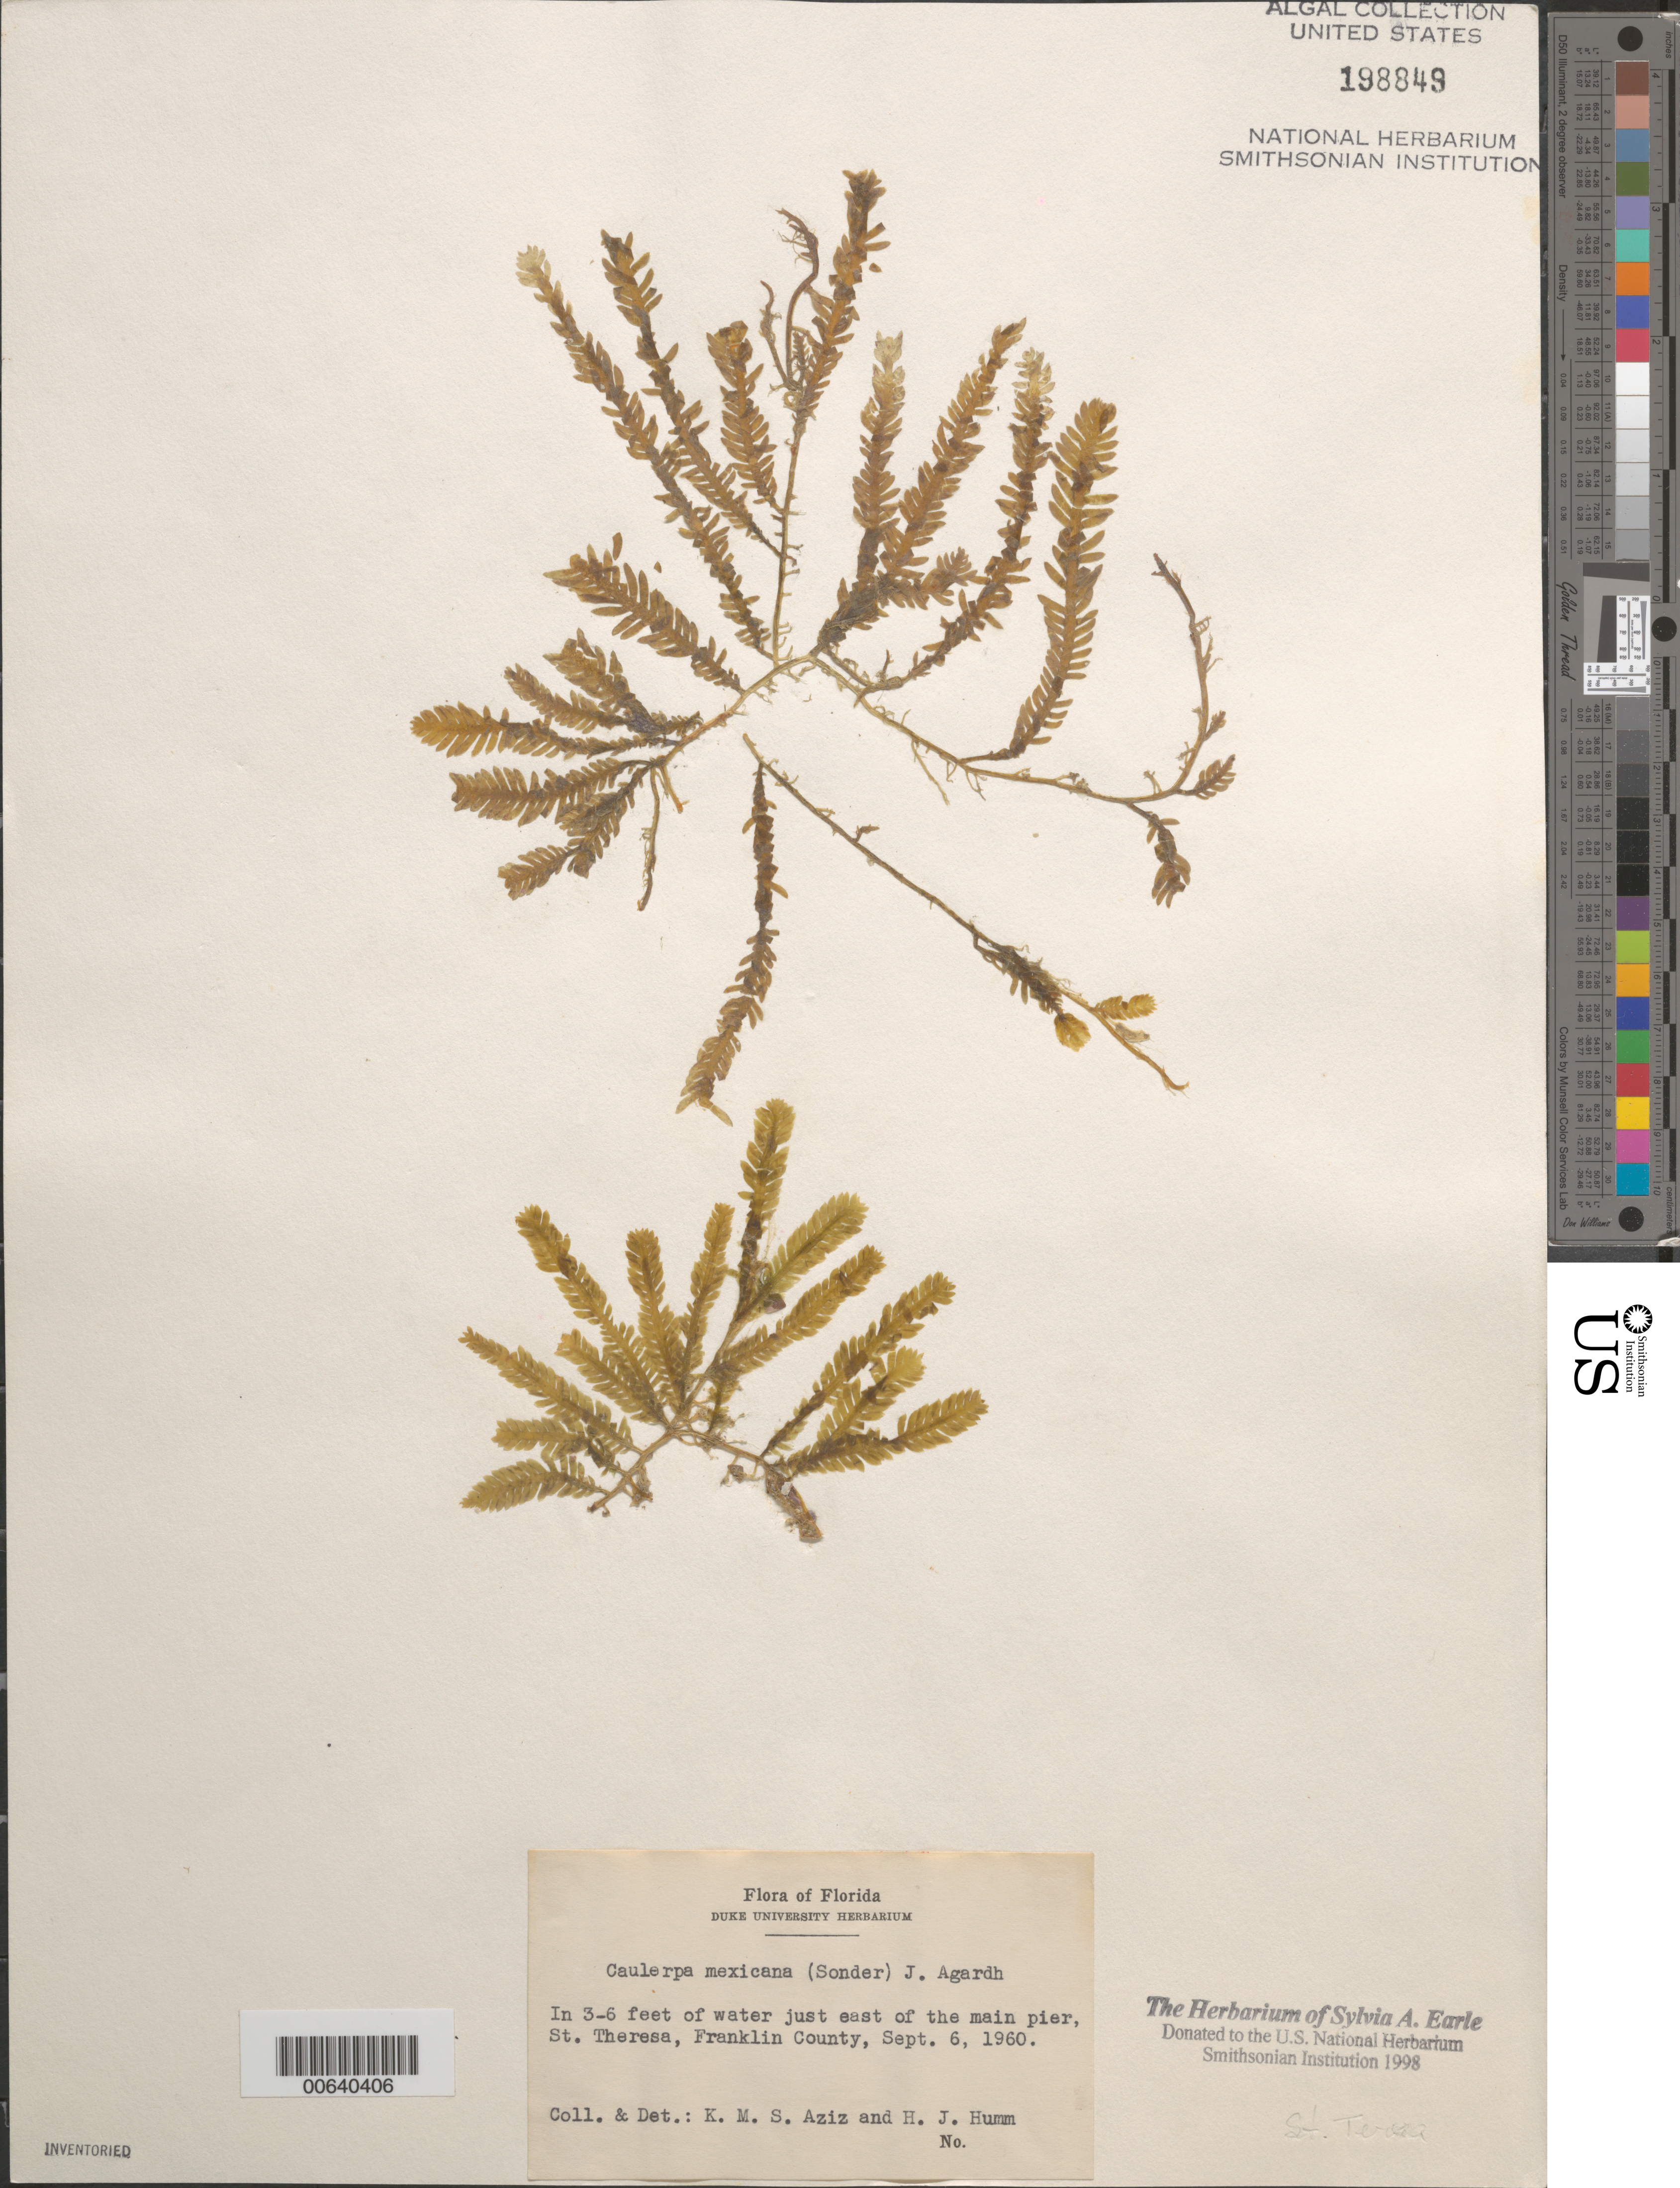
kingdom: Plantae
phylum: Chlorophyta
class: Ulvophyceae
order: Bryopsidales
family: Caulerpaceae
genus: Caulerpa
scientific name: Caulerpa mexicana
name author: Sond. ex Kütz.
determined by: Humm, Harold J.; Aziz, K. M.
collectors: K. M. Aziz & H. J. Humm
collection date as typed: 06 Sep 1960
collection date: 1960-09-06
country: United States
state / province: Florida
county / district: Franklin County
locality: St. Teresa [St. Theresa]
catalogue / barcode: US 198849